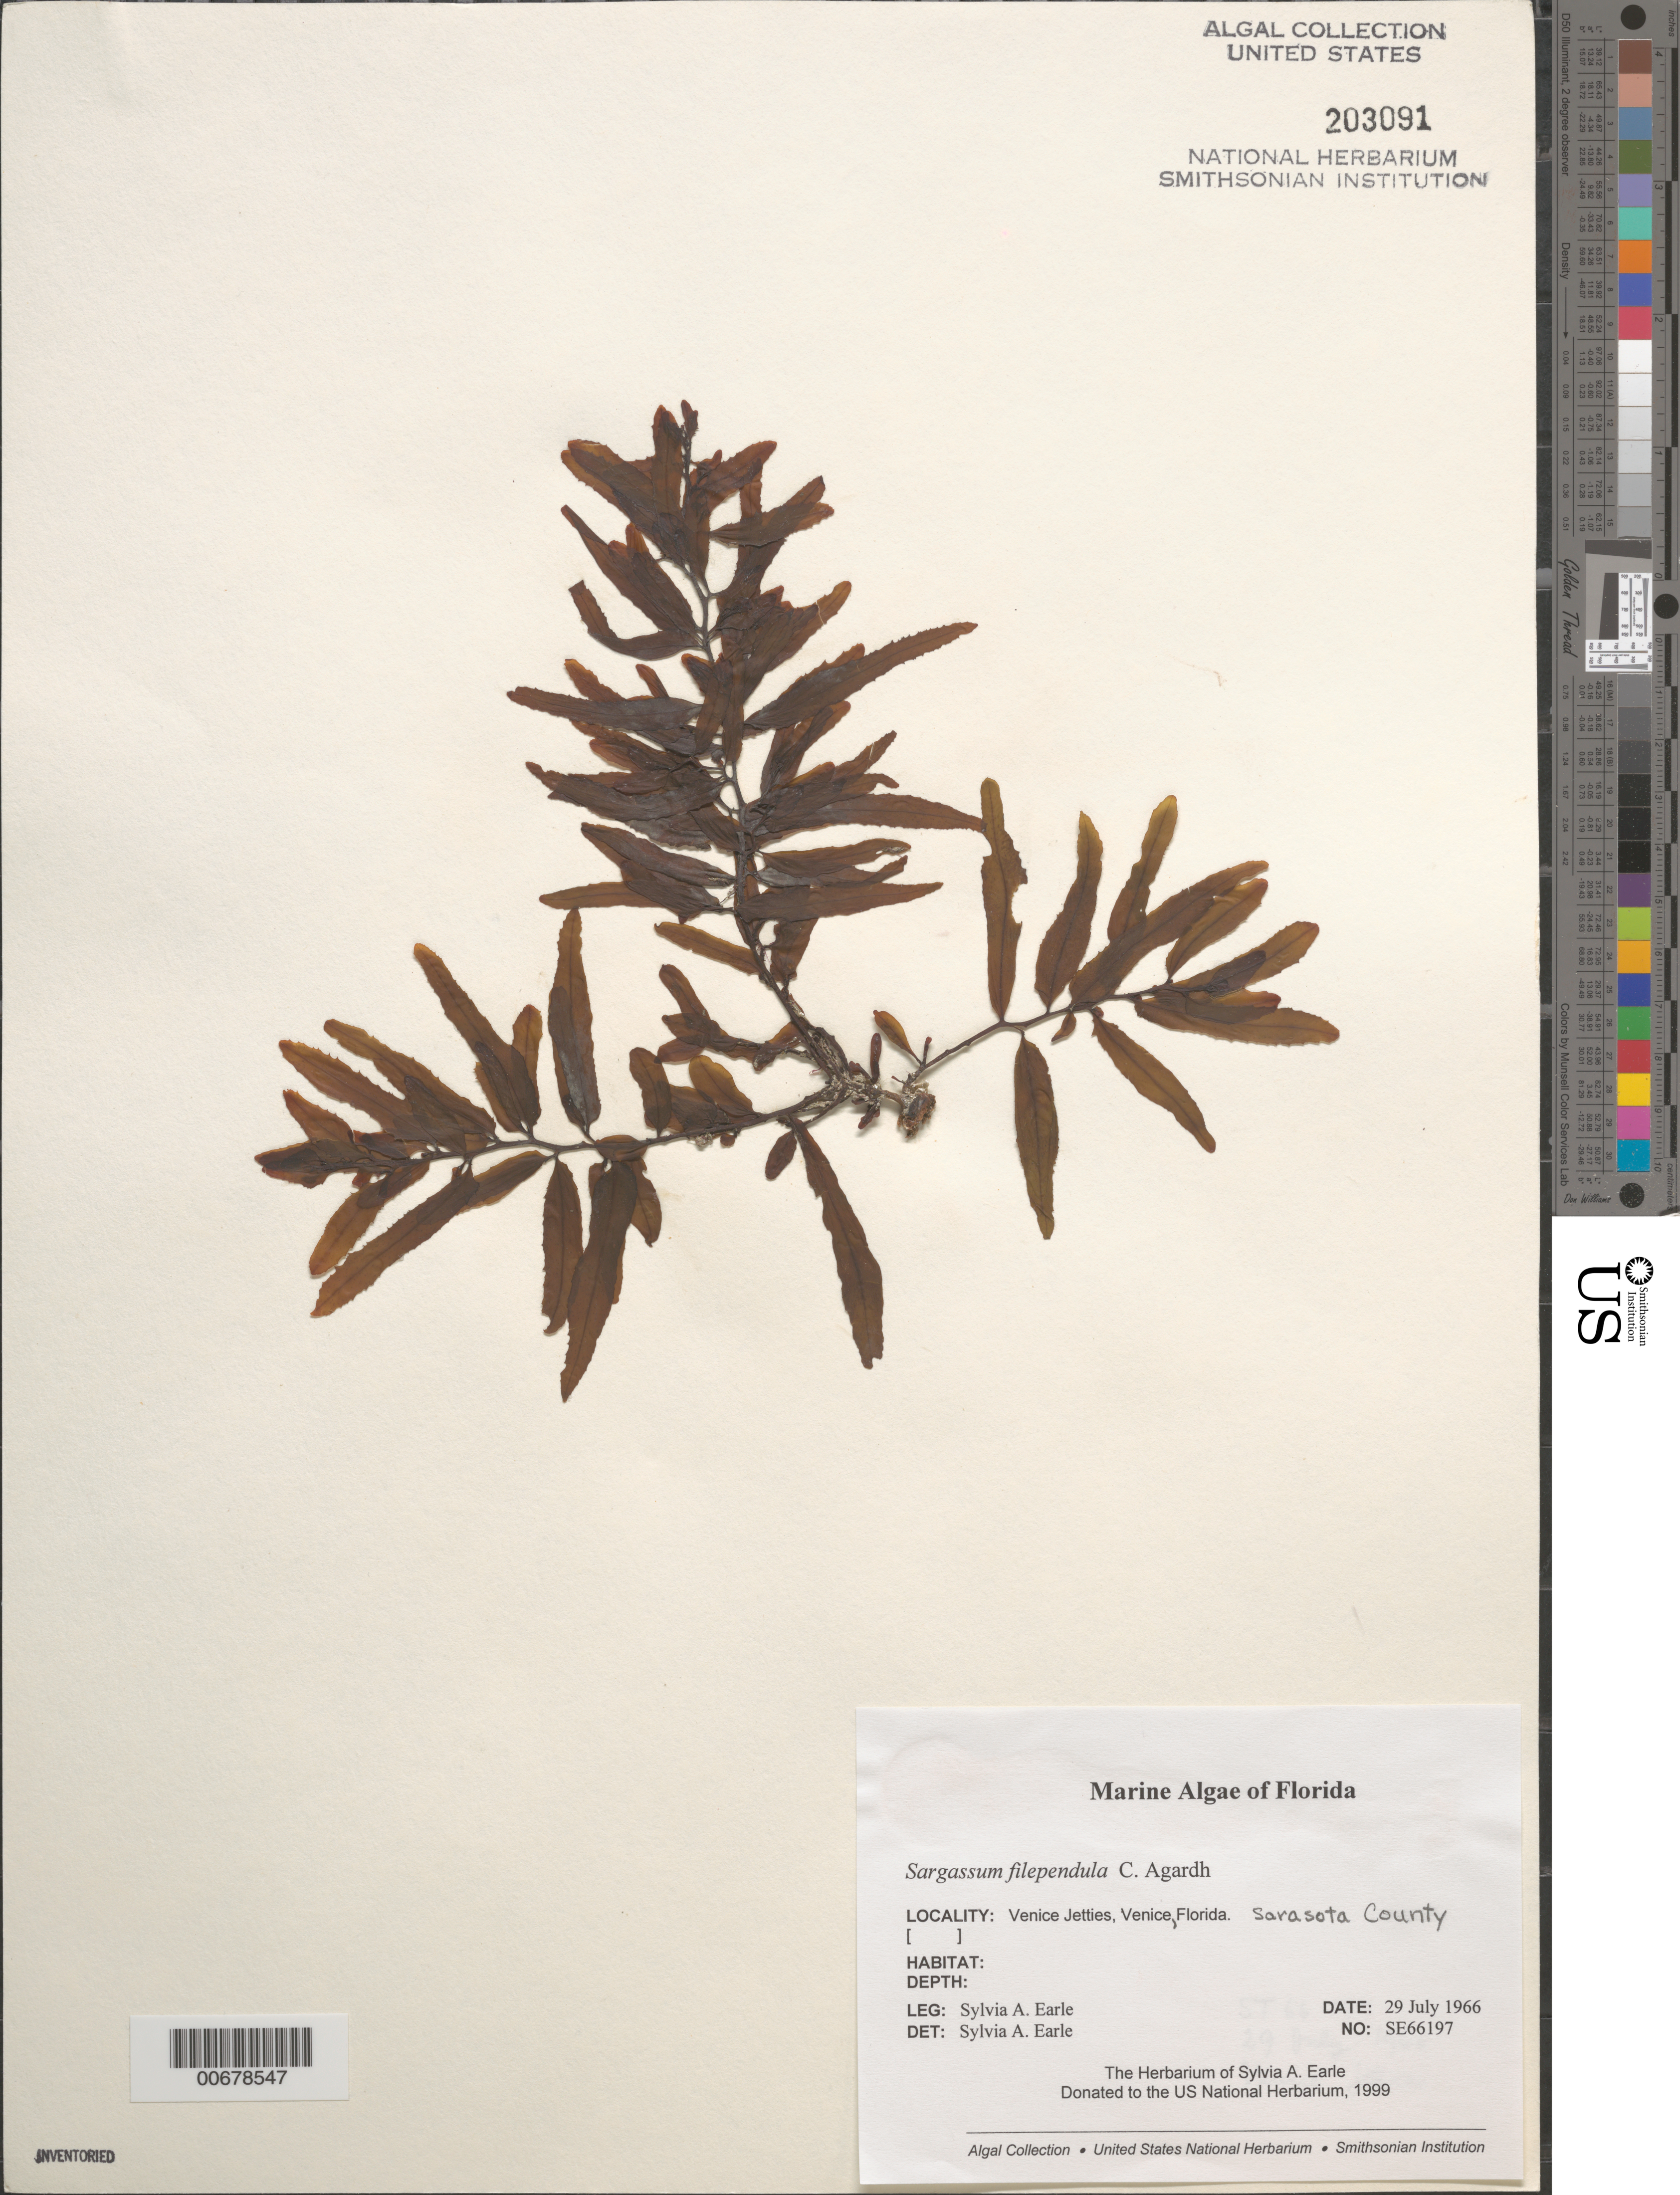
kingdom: Chromista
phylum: Ochrophyta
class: Phaeophyceae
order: Fucales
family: Sargassaceae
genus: Sargassum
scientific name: Sargassum filipendula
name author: C. Agardh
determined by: Earle, S. A.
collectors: S. A. Earle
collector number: SE 66197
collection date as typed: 29 Jul 1966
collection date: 1966-07-29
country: United States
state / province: Florida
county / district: Sarasota County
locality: Venice jetty, Venice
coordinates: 27 6.8'N, 82 28'W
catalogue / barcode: US 203091